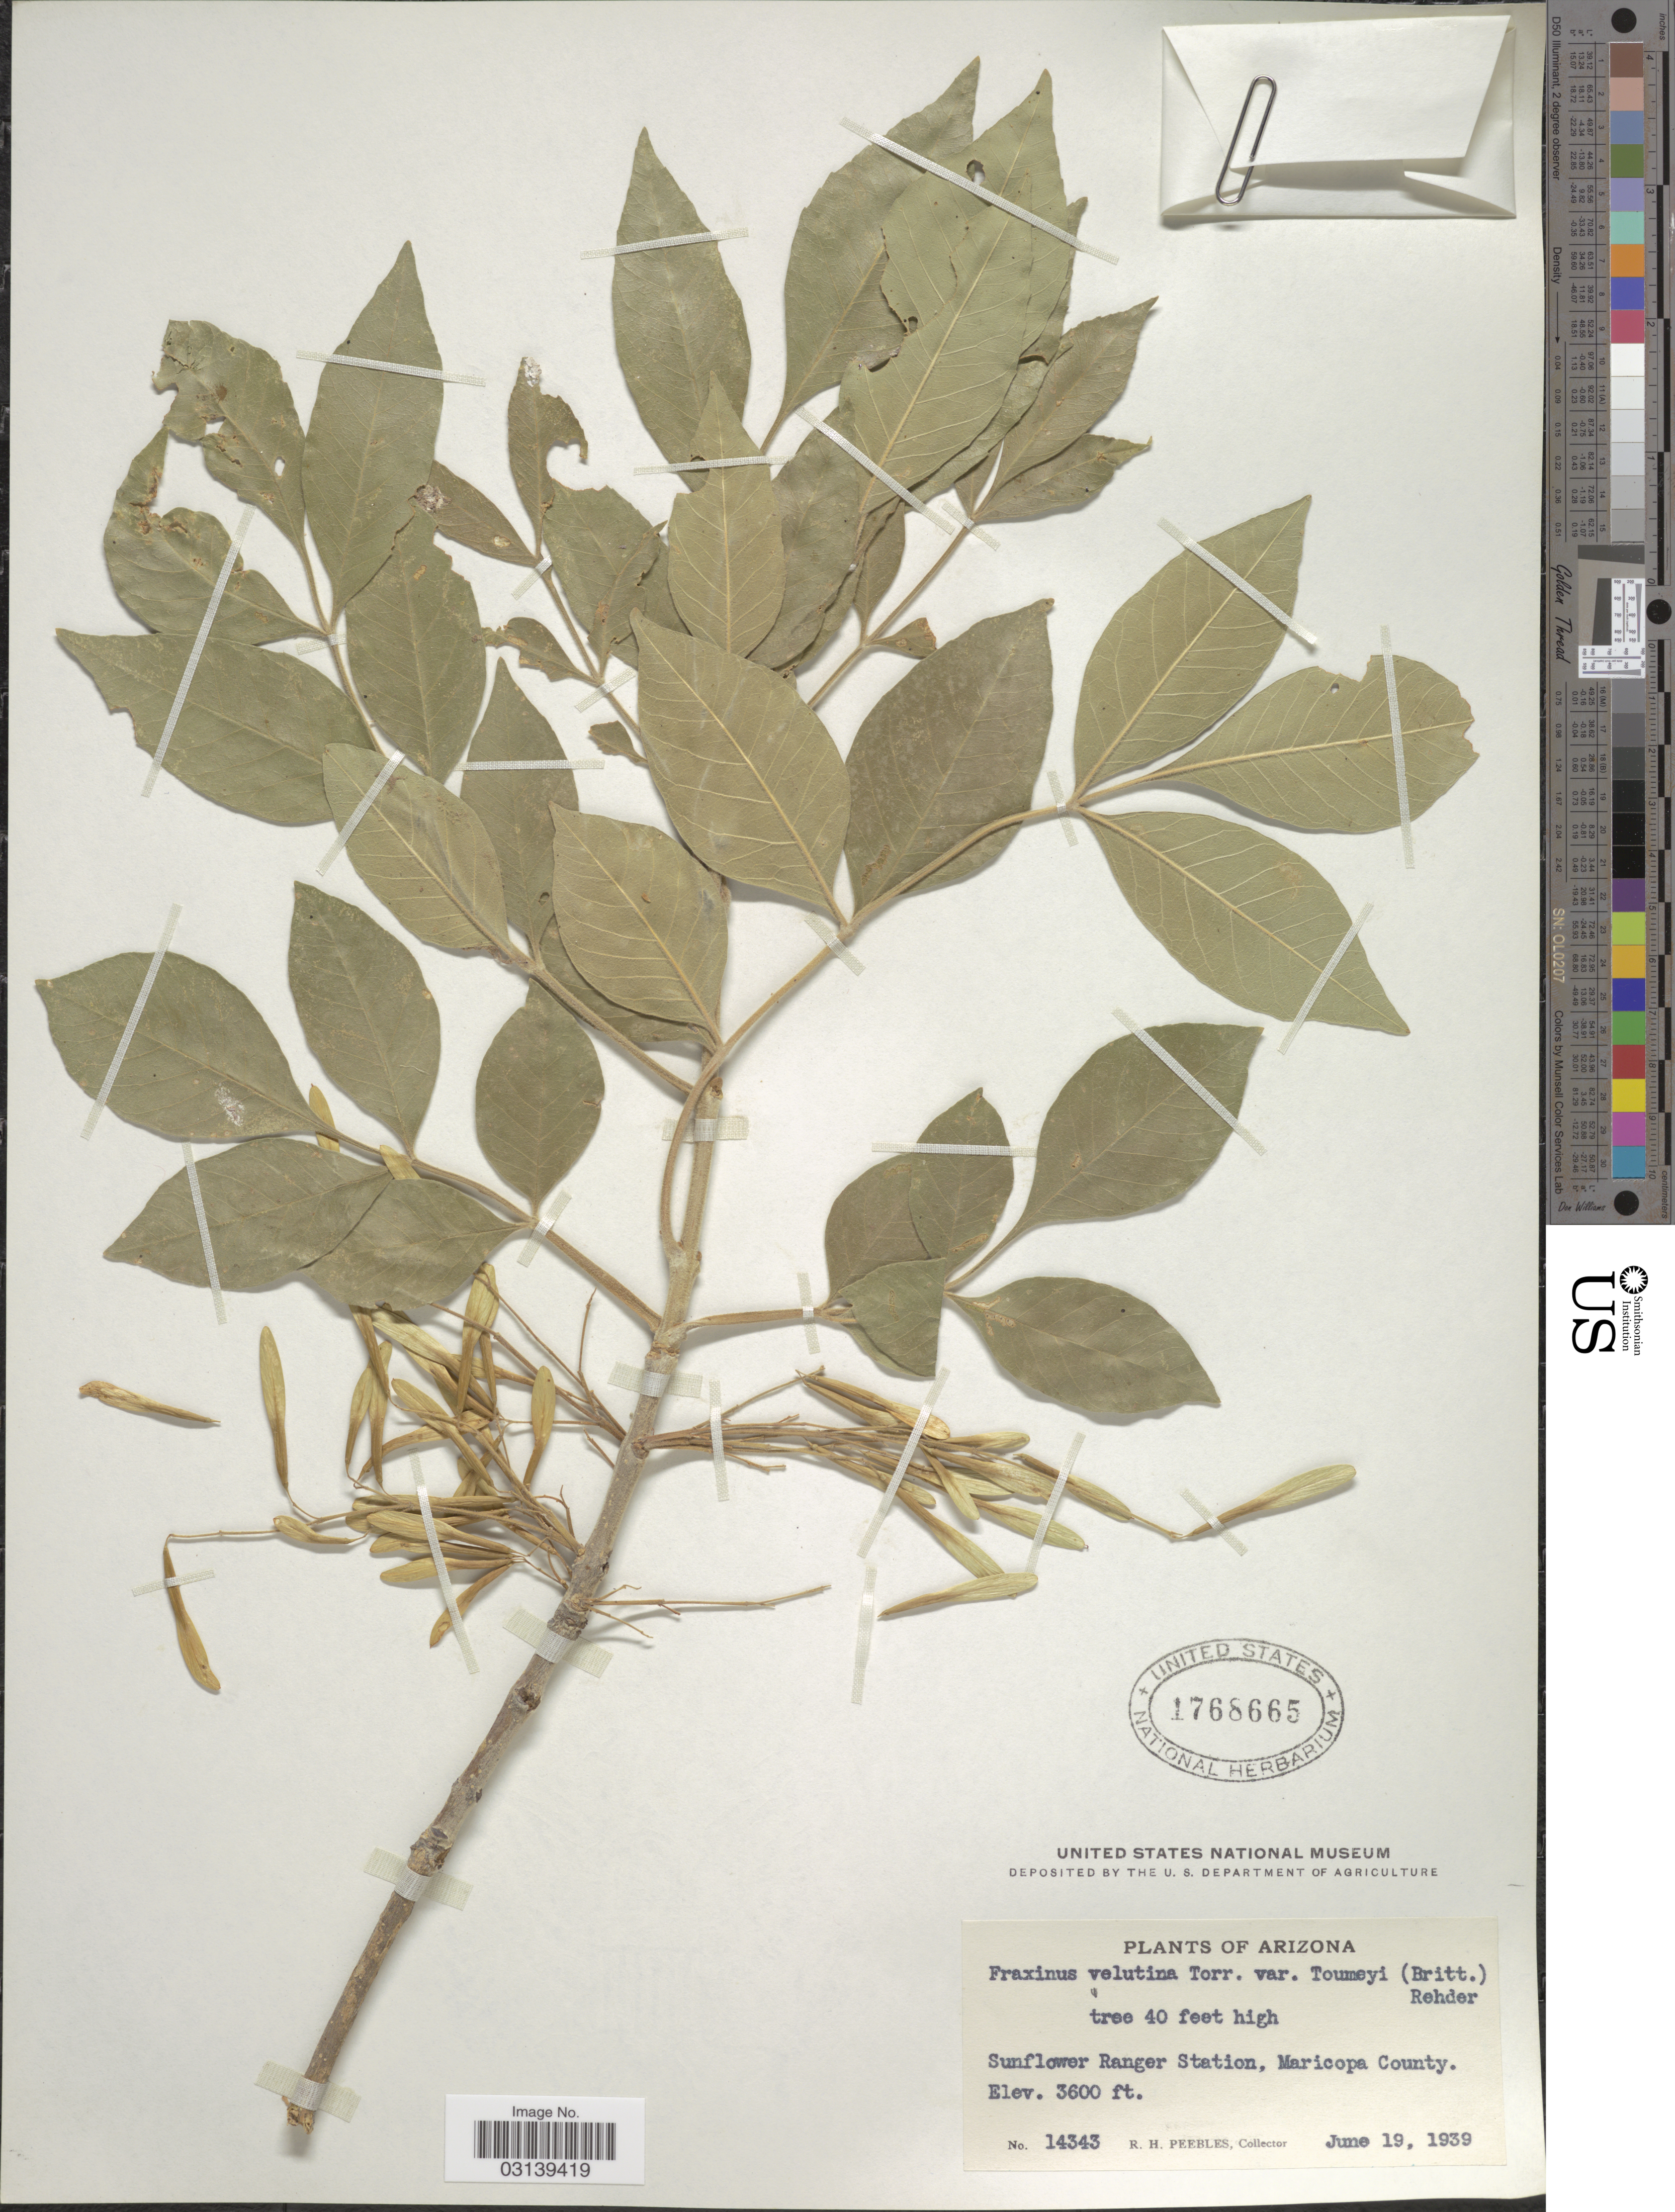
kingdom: Plantae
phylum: Tracheophyta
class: Magnoliopsida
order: Lamiales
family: Oleaceae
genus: Fraxinus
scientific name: Fraxinus velutina var. toumeyi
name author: (Britton) Rehder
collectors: R. H. Peebles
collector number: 14343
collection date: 1939-06-19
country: United States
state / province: Arizona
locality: Sunflower Ranger Station, Maricopa County.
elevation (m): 1097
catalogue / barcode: US 1768665